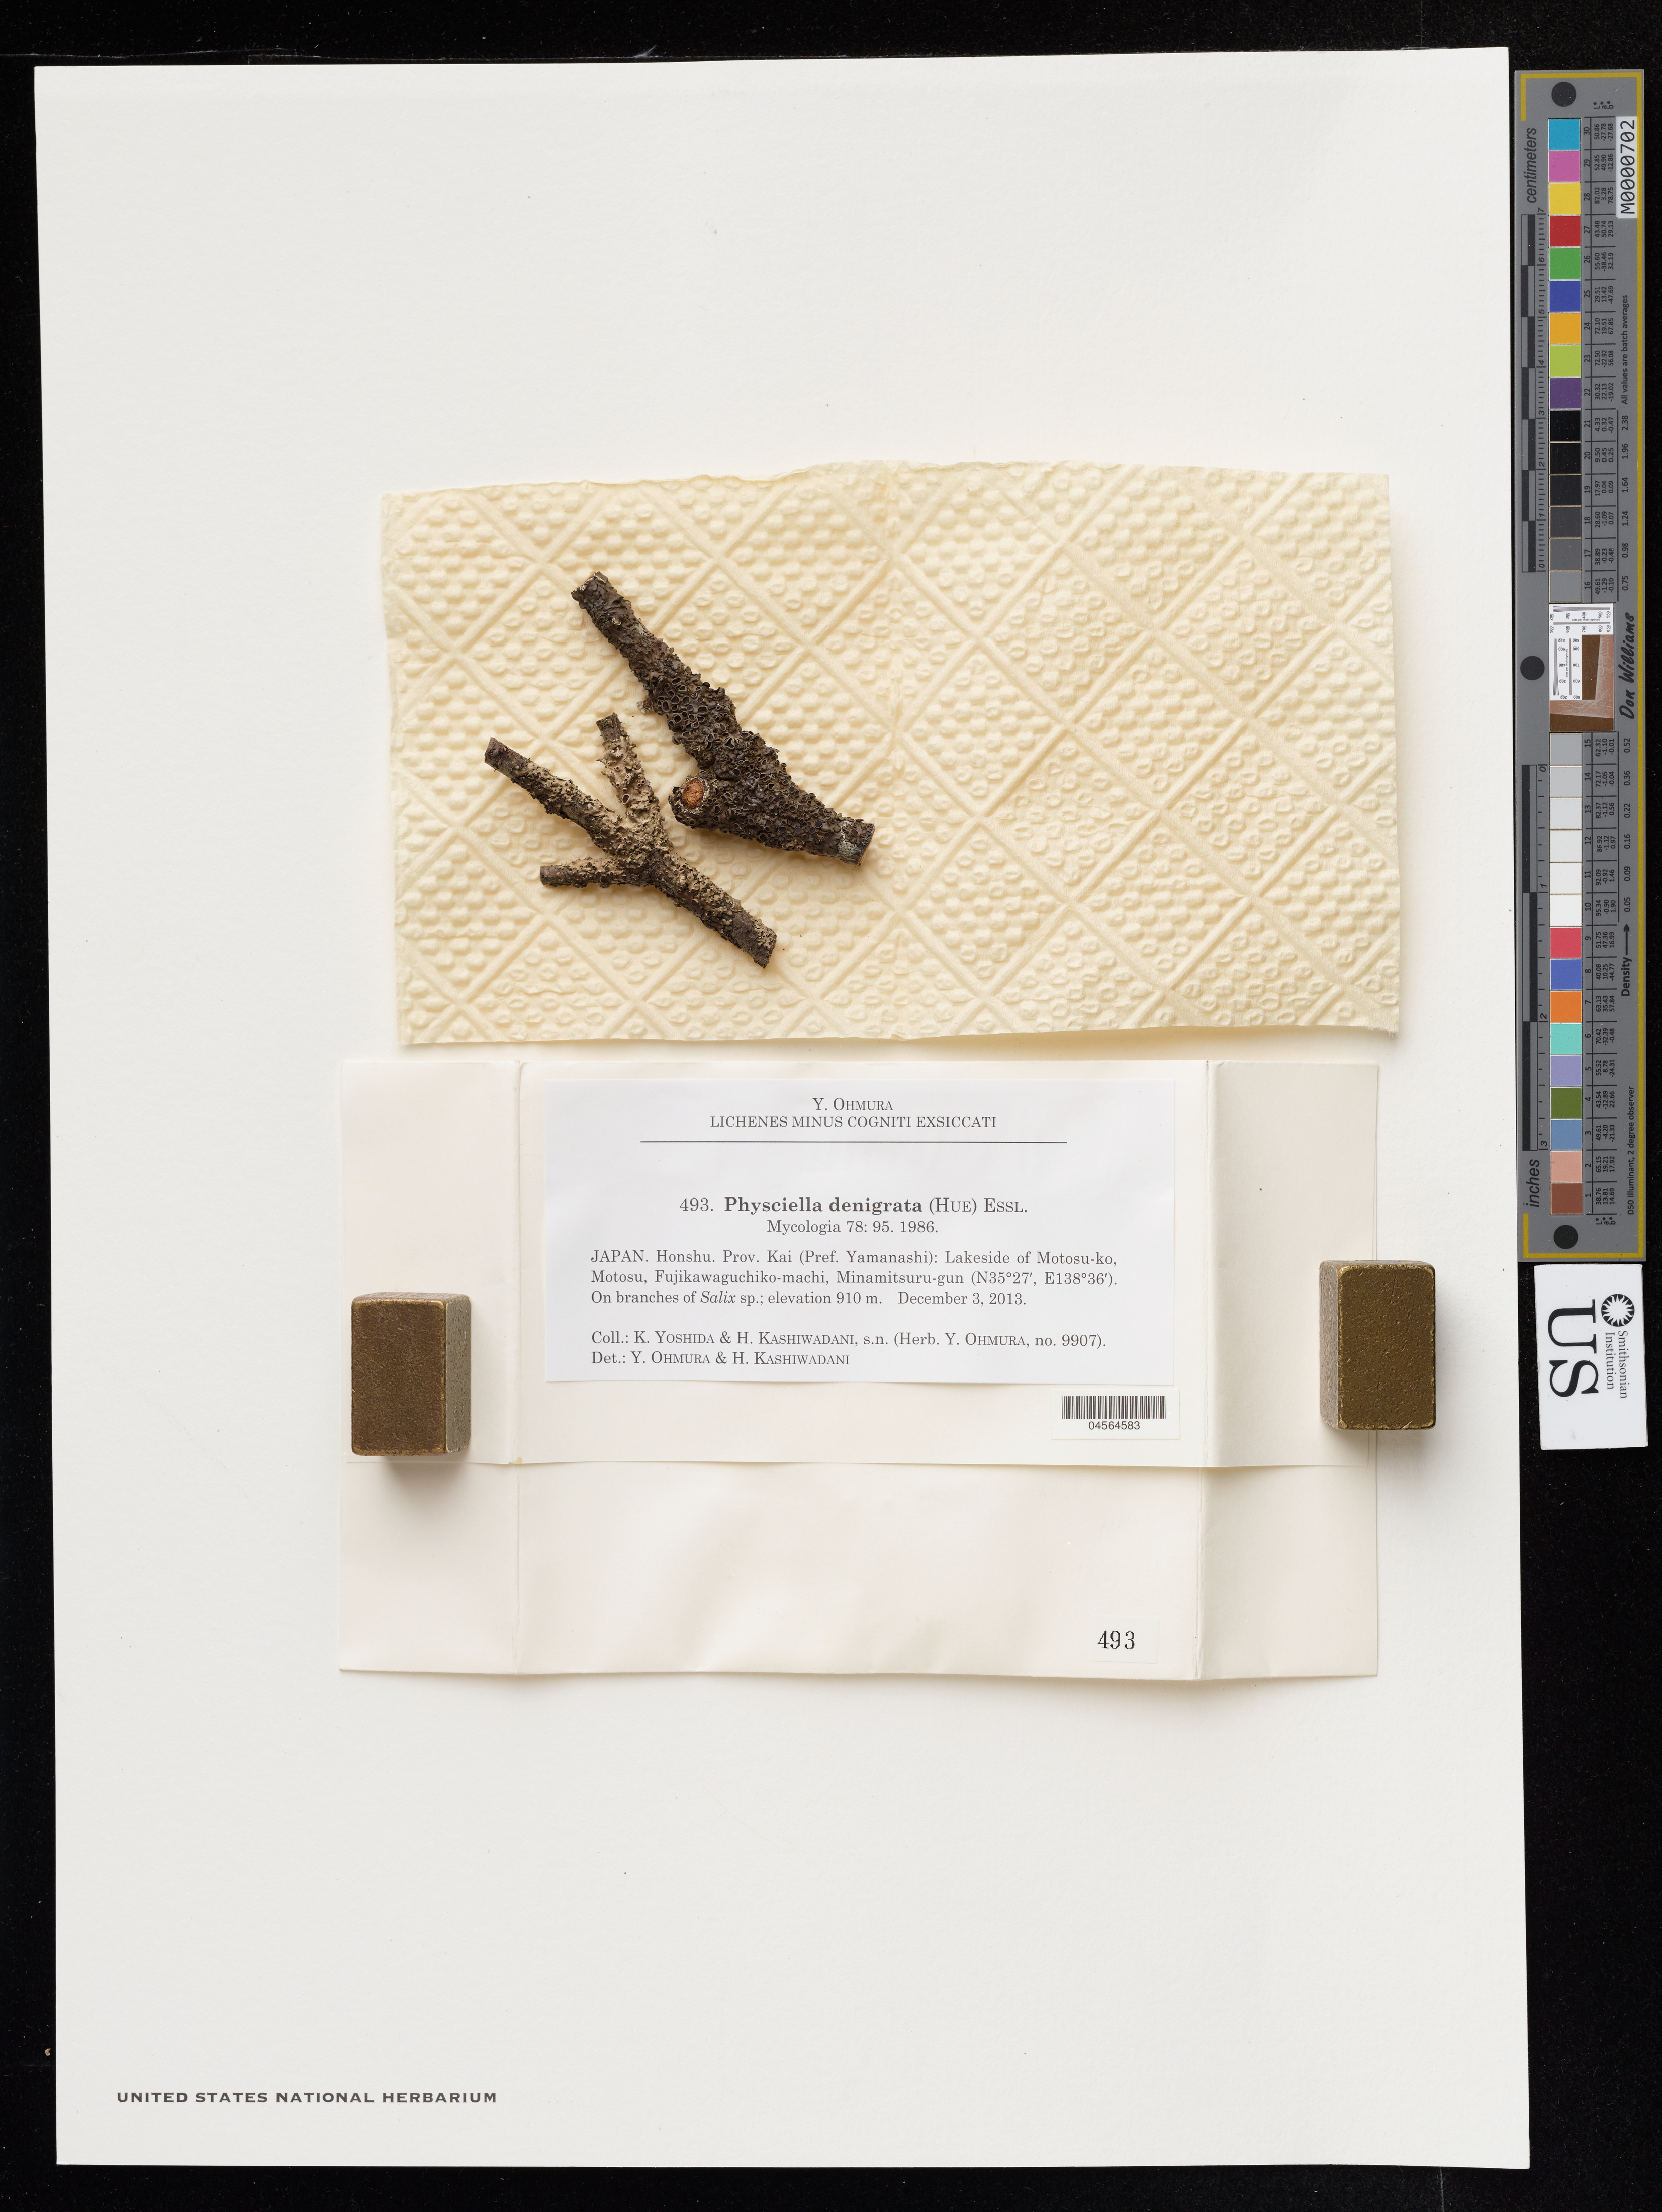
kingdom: Fungi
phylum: Ascomycota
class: Lecanoromycetes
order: Caliciales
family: Physciaceae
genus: Physciella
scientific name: Physciella denigrata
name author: (Hue) Essl.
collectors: K. Yoshida & H. Kashiwadani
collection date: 2013-12-03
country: Japan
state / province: Yamanashi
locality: Honshu. Prov. Kai: Lakeside of Motosu-Ko, Motosu, Fujikawaguchiko-machi. Minamitsura-gun.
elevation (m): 910